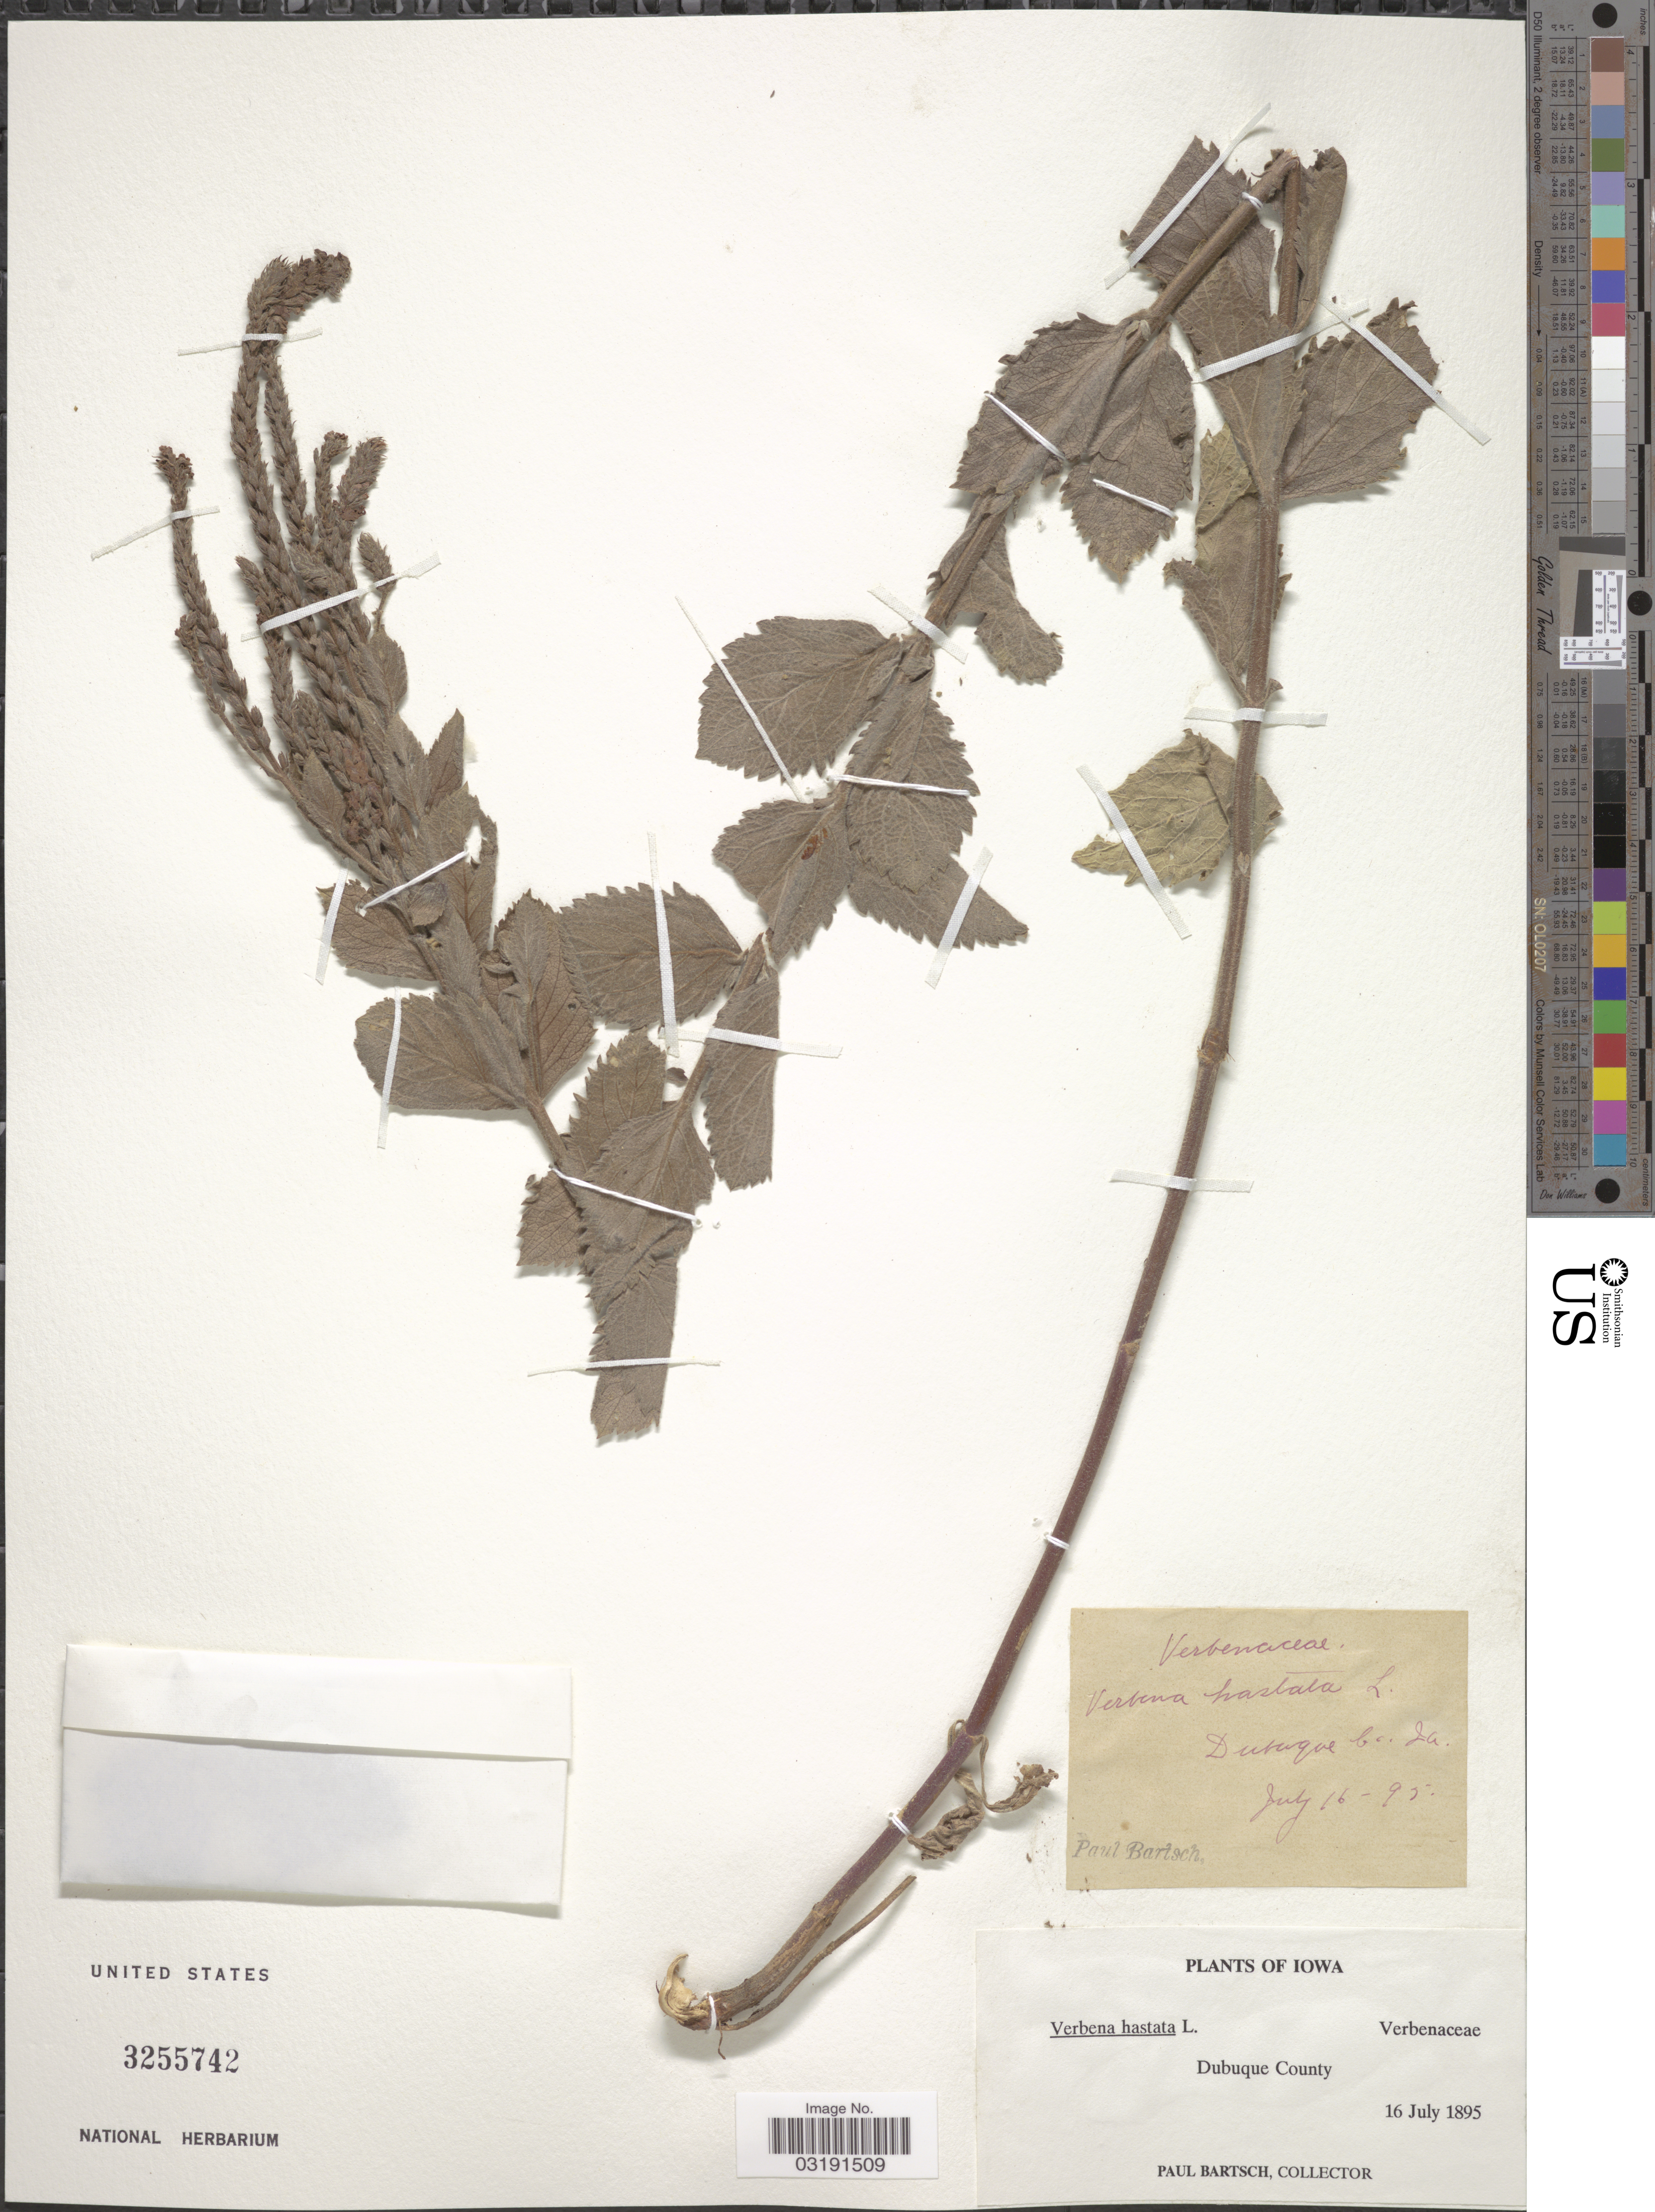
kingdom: Plantae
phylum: Tracheophyta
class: Magnoliopsida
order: Lamiales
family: Verbenaceae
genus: Verbena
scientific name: Verbena hastata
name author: L.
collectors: P. Bartsch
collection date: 1895-07-16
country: United States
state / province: Iowa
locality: Dubuque County.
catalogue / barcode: US 3255742